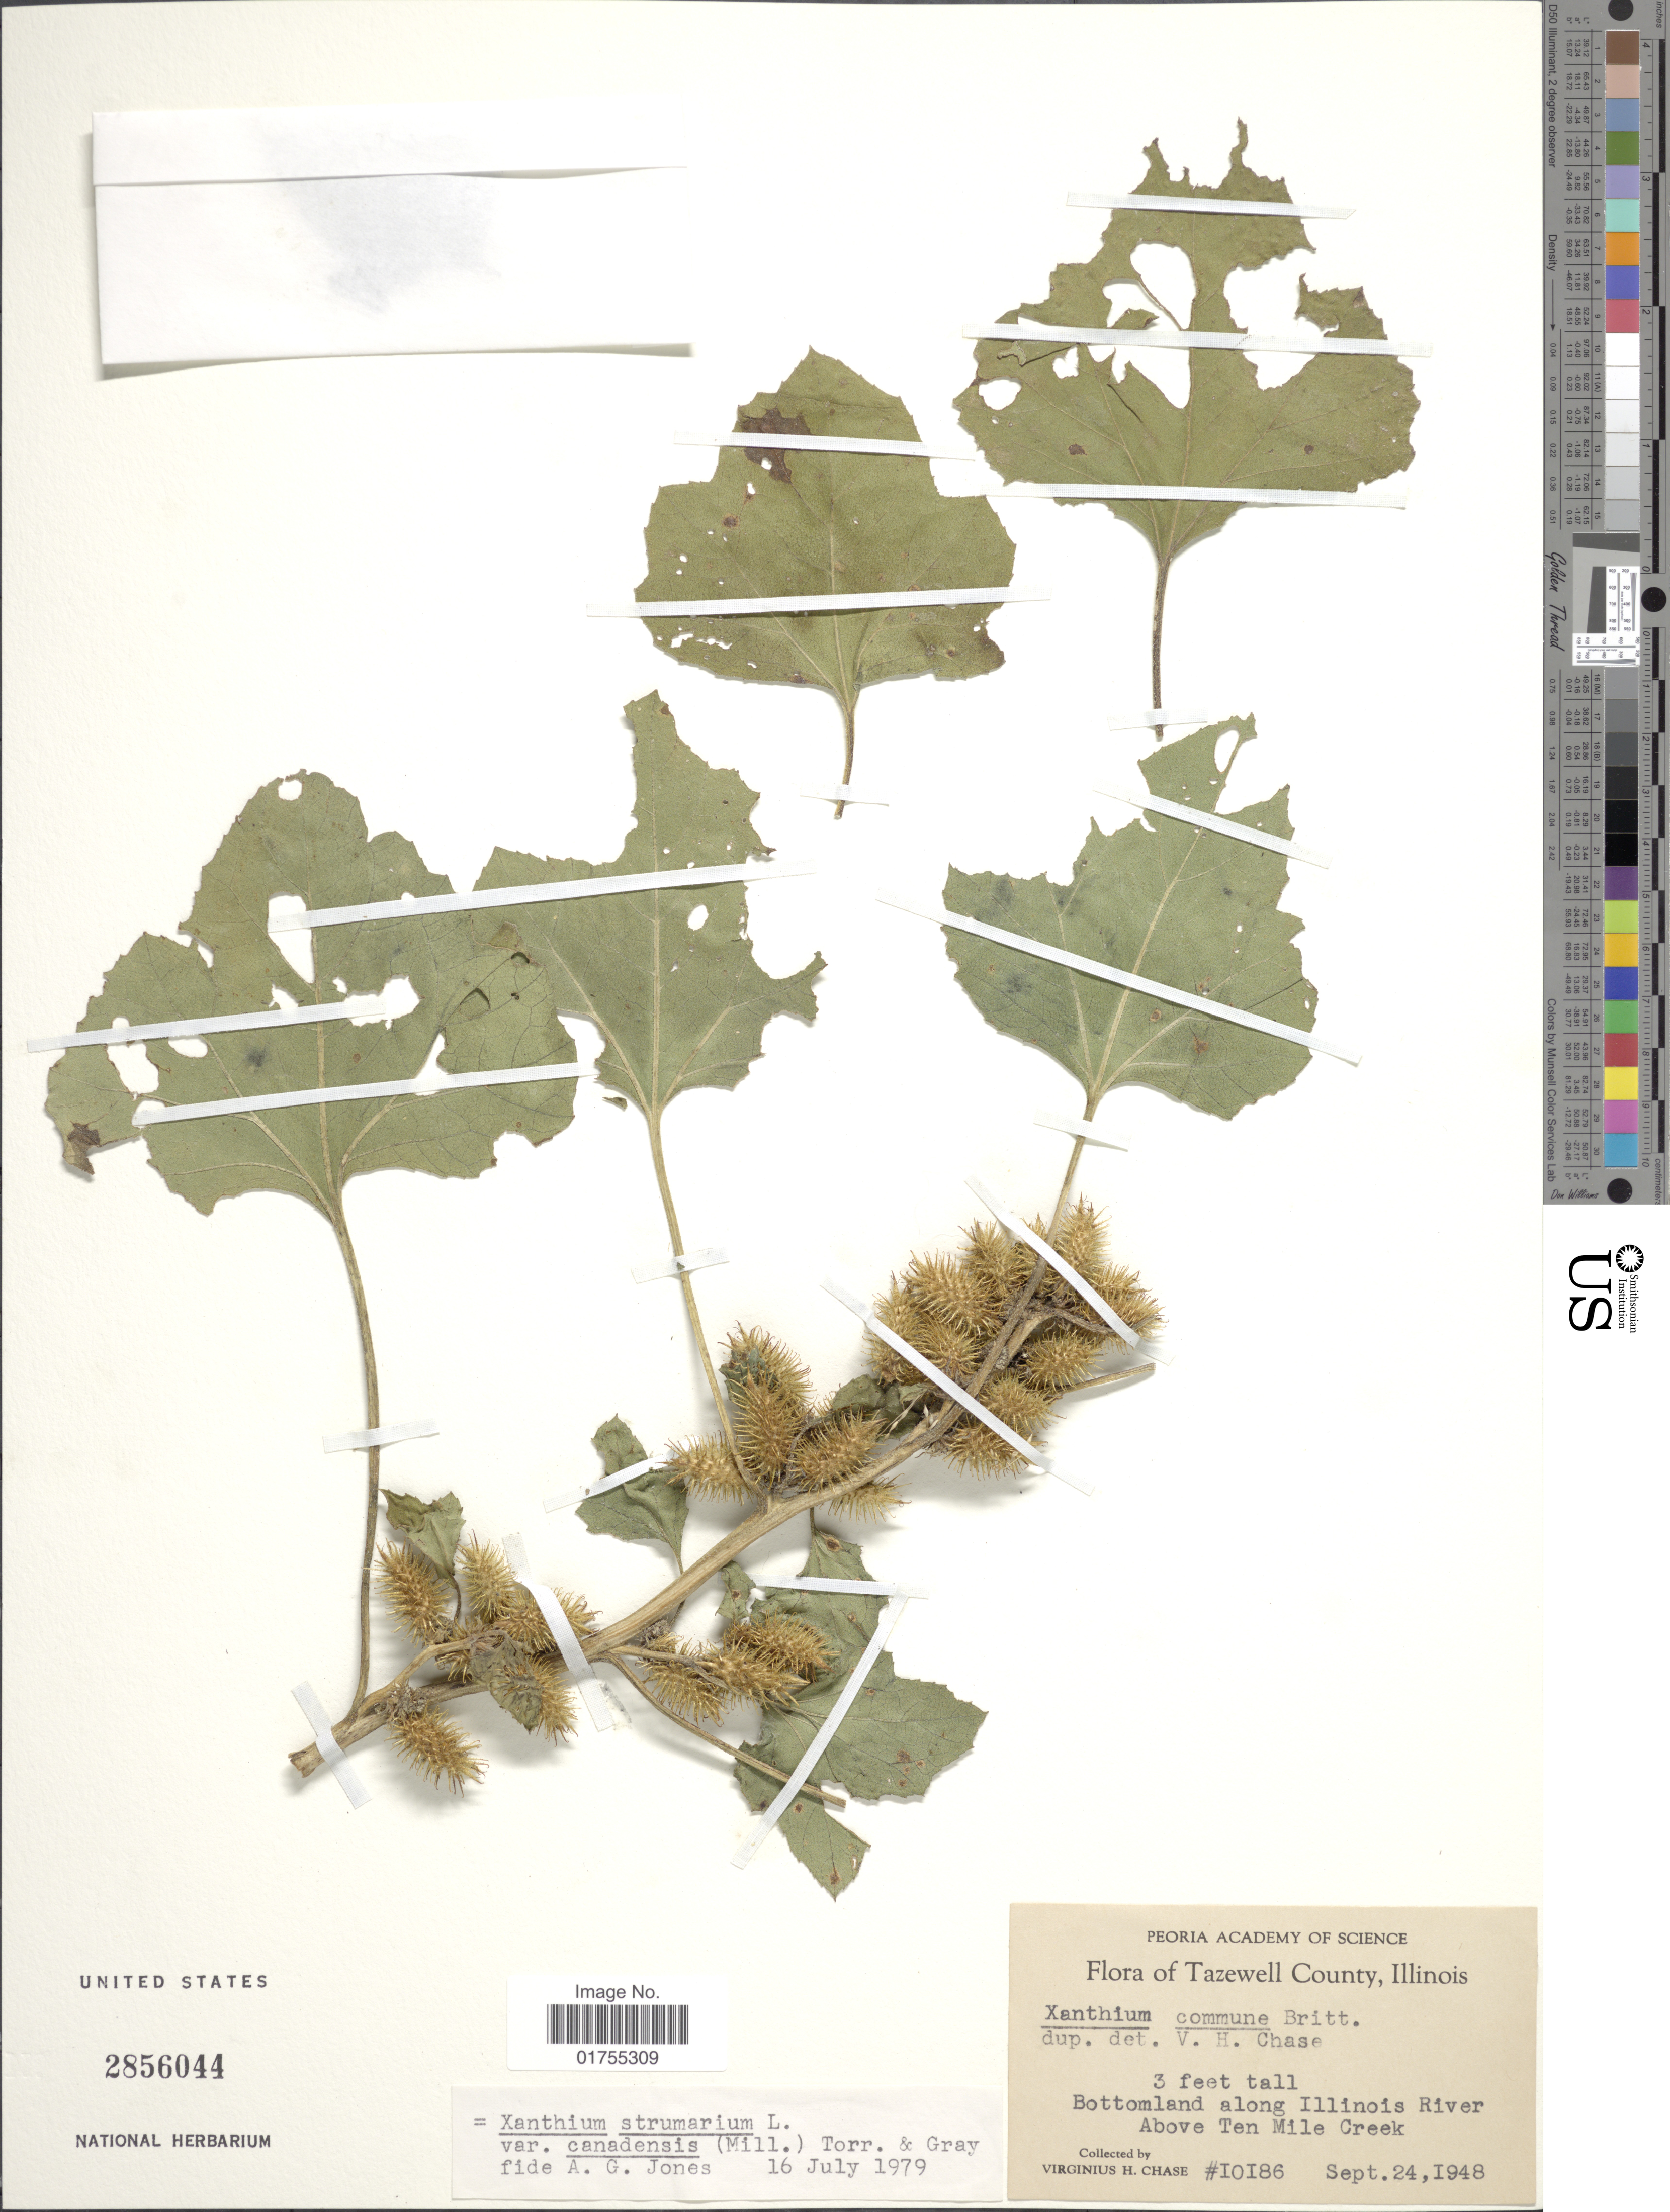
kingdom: Plantae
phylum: Tracheophyta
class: Magnoliopsida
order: Asterales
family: Asteraceae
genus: Xanthium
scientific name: Xanthium strumarium var. canadense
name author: (Mill.) Torr. & A. Gray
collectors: V. H. Chase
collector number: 10186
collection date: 1948-09-24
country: United States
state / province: Illinois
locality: Tazewell County, Bottomland along Illinois River, Above Ten Mile Creek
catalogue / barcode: US 2856044